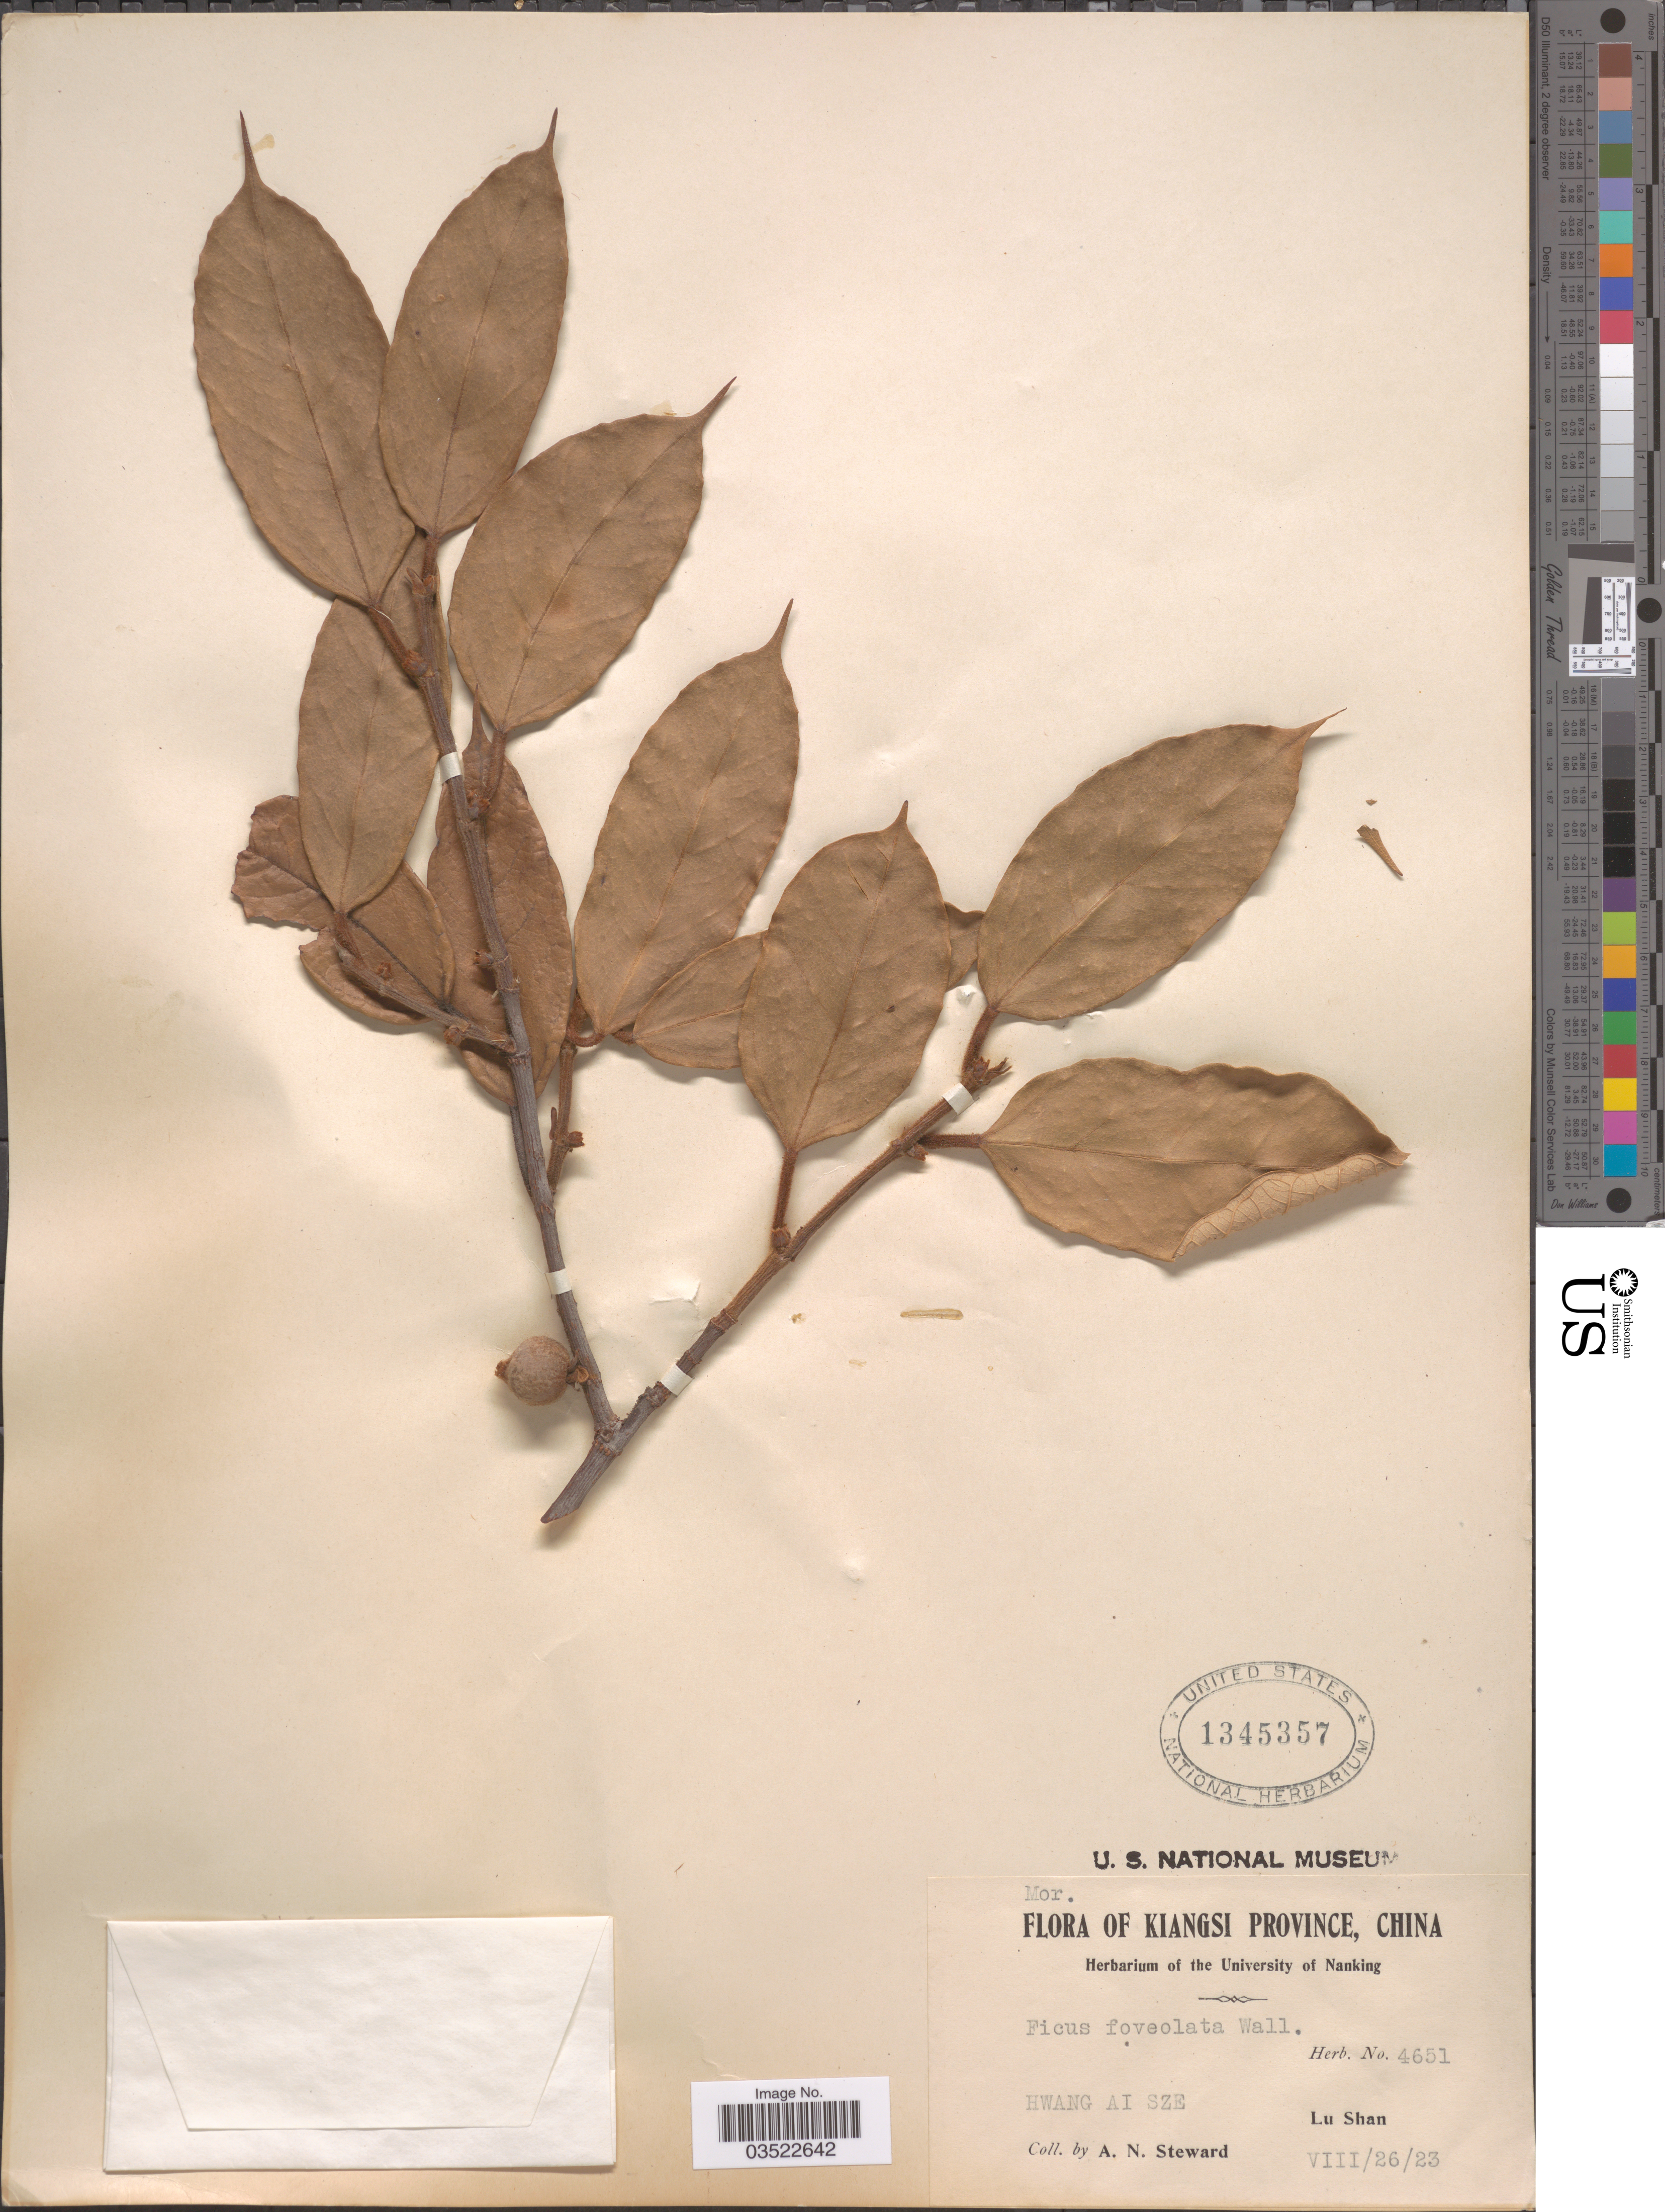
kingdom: Plantae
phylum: Tracheophyta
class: Magnoliopsida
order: Rosales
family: Moraceae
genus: Ficus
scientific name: Ficus sarmentosa var. nipponica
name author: (Franch. & Sav.) Corner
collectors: A. N. Steward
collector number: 4651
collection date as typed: Transcribed d/m/y: 26/8/23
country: China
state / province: Jiangxi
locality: Kiangsi Province. Hwang Ai Sze. Lu Shan.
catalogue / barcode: US 1345357